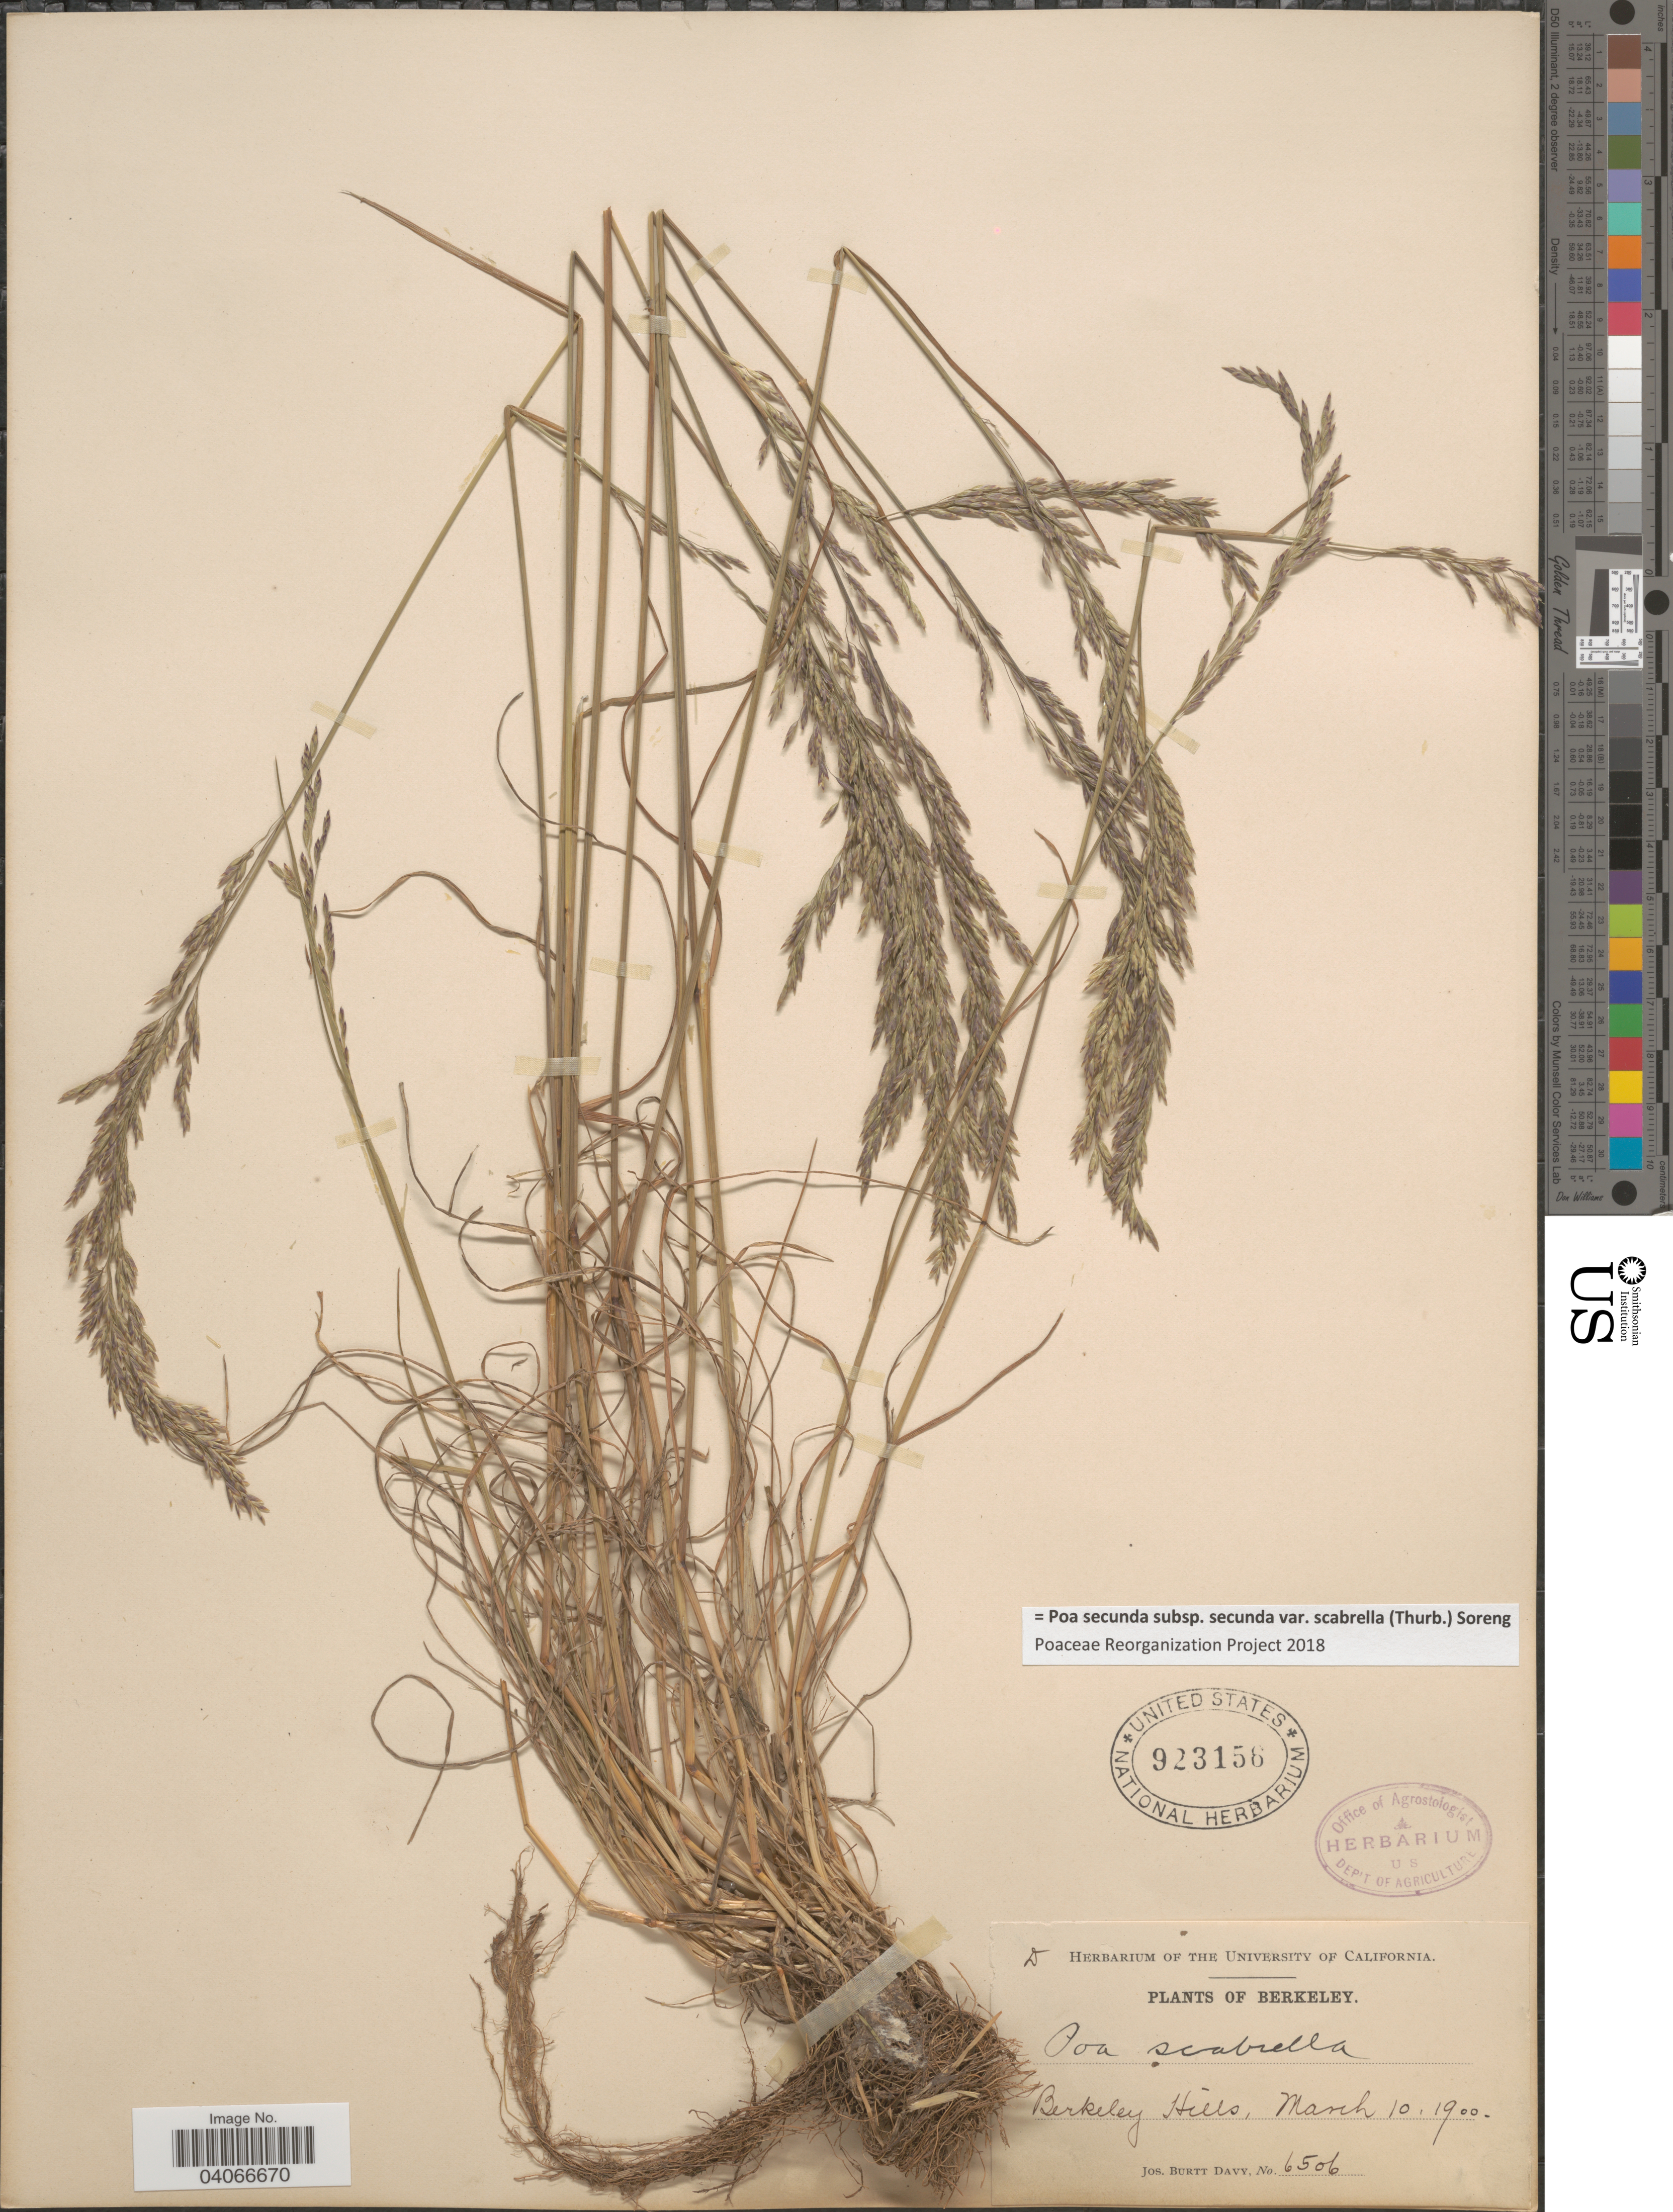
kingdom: Plantae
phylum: Tracheophyta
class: Liliopsida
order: Poales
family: Poaceae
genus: Poa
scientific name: Poa secunda subsp. secunda var. scabrella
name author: (Thurb.) Soreng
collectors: J. Burtt Davy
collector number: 6506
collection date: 1900-03-10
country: United States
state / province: California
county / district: Alameda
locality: Berkeley. Berkeley Hills.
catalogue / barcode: US 923156